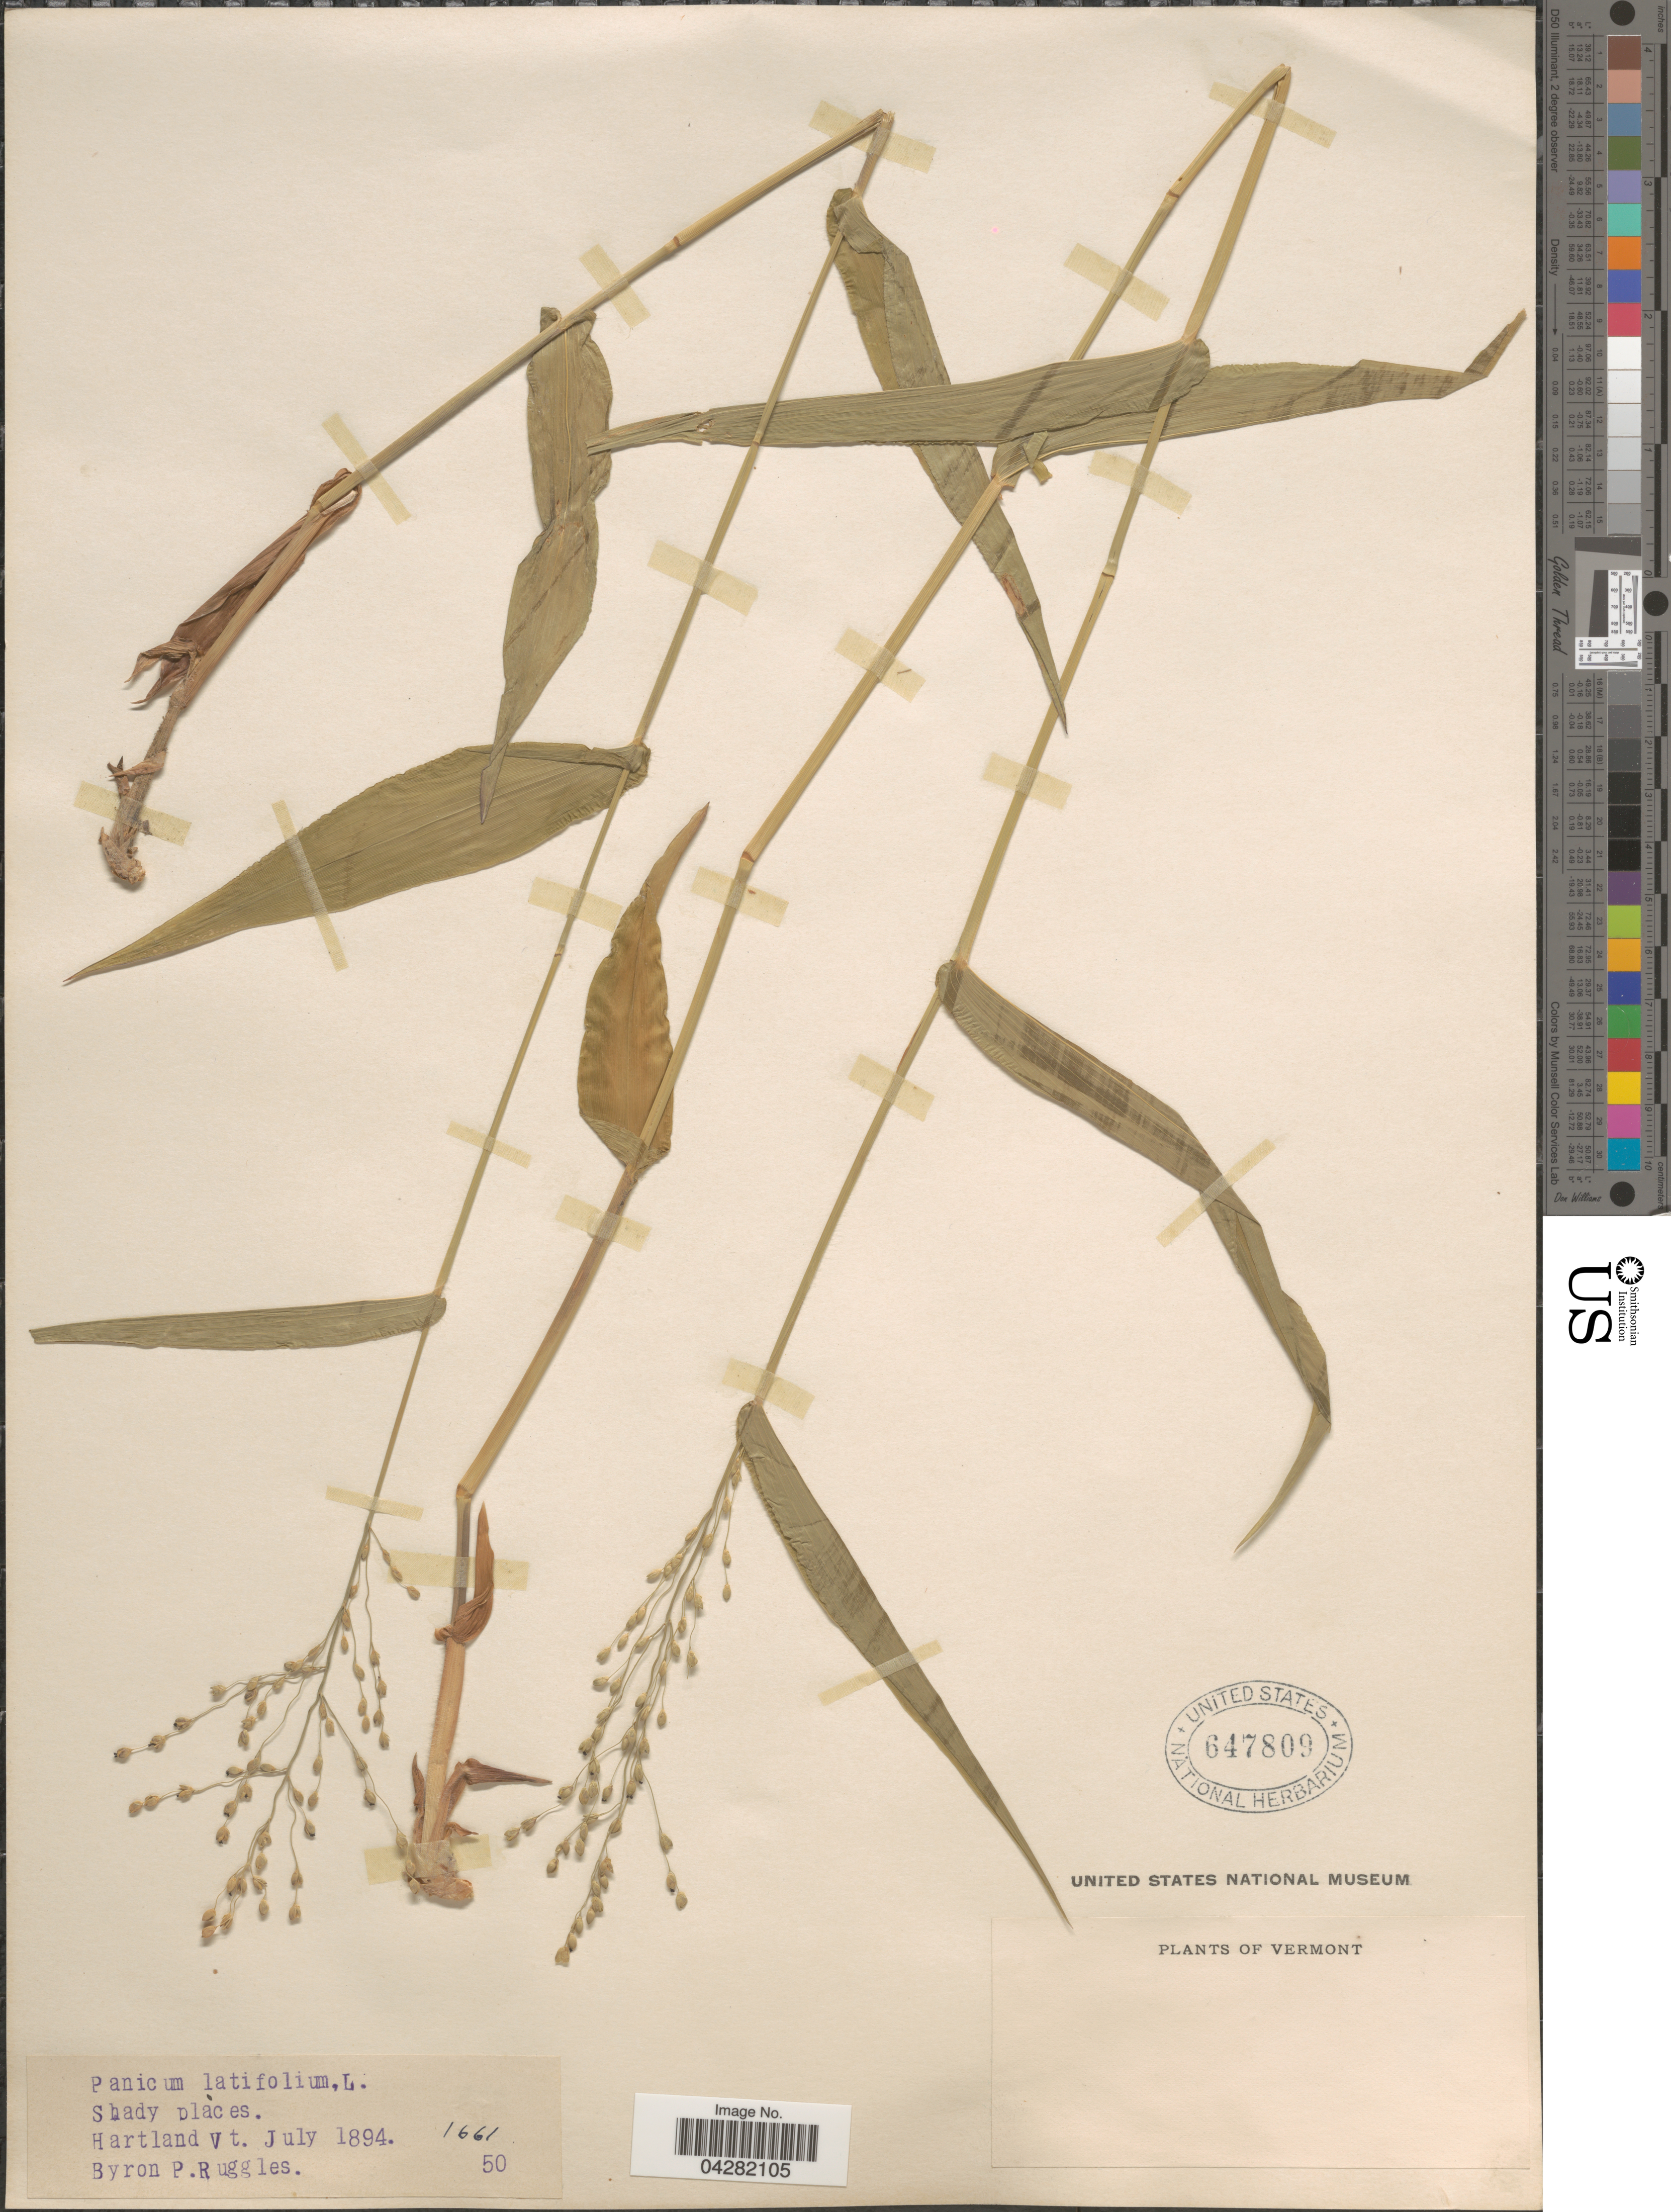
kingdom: Plantae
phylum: Tracheophyta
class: Liliopsida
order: Poales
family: Poaceae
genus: Dichanthelium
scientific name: Dichanthelium latifolium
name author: (L.) Harvill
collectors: B. Ruggles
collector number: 1661/50?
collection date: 1894-07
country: United States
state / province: Vermont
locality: Hartland.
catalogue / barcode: US 647809